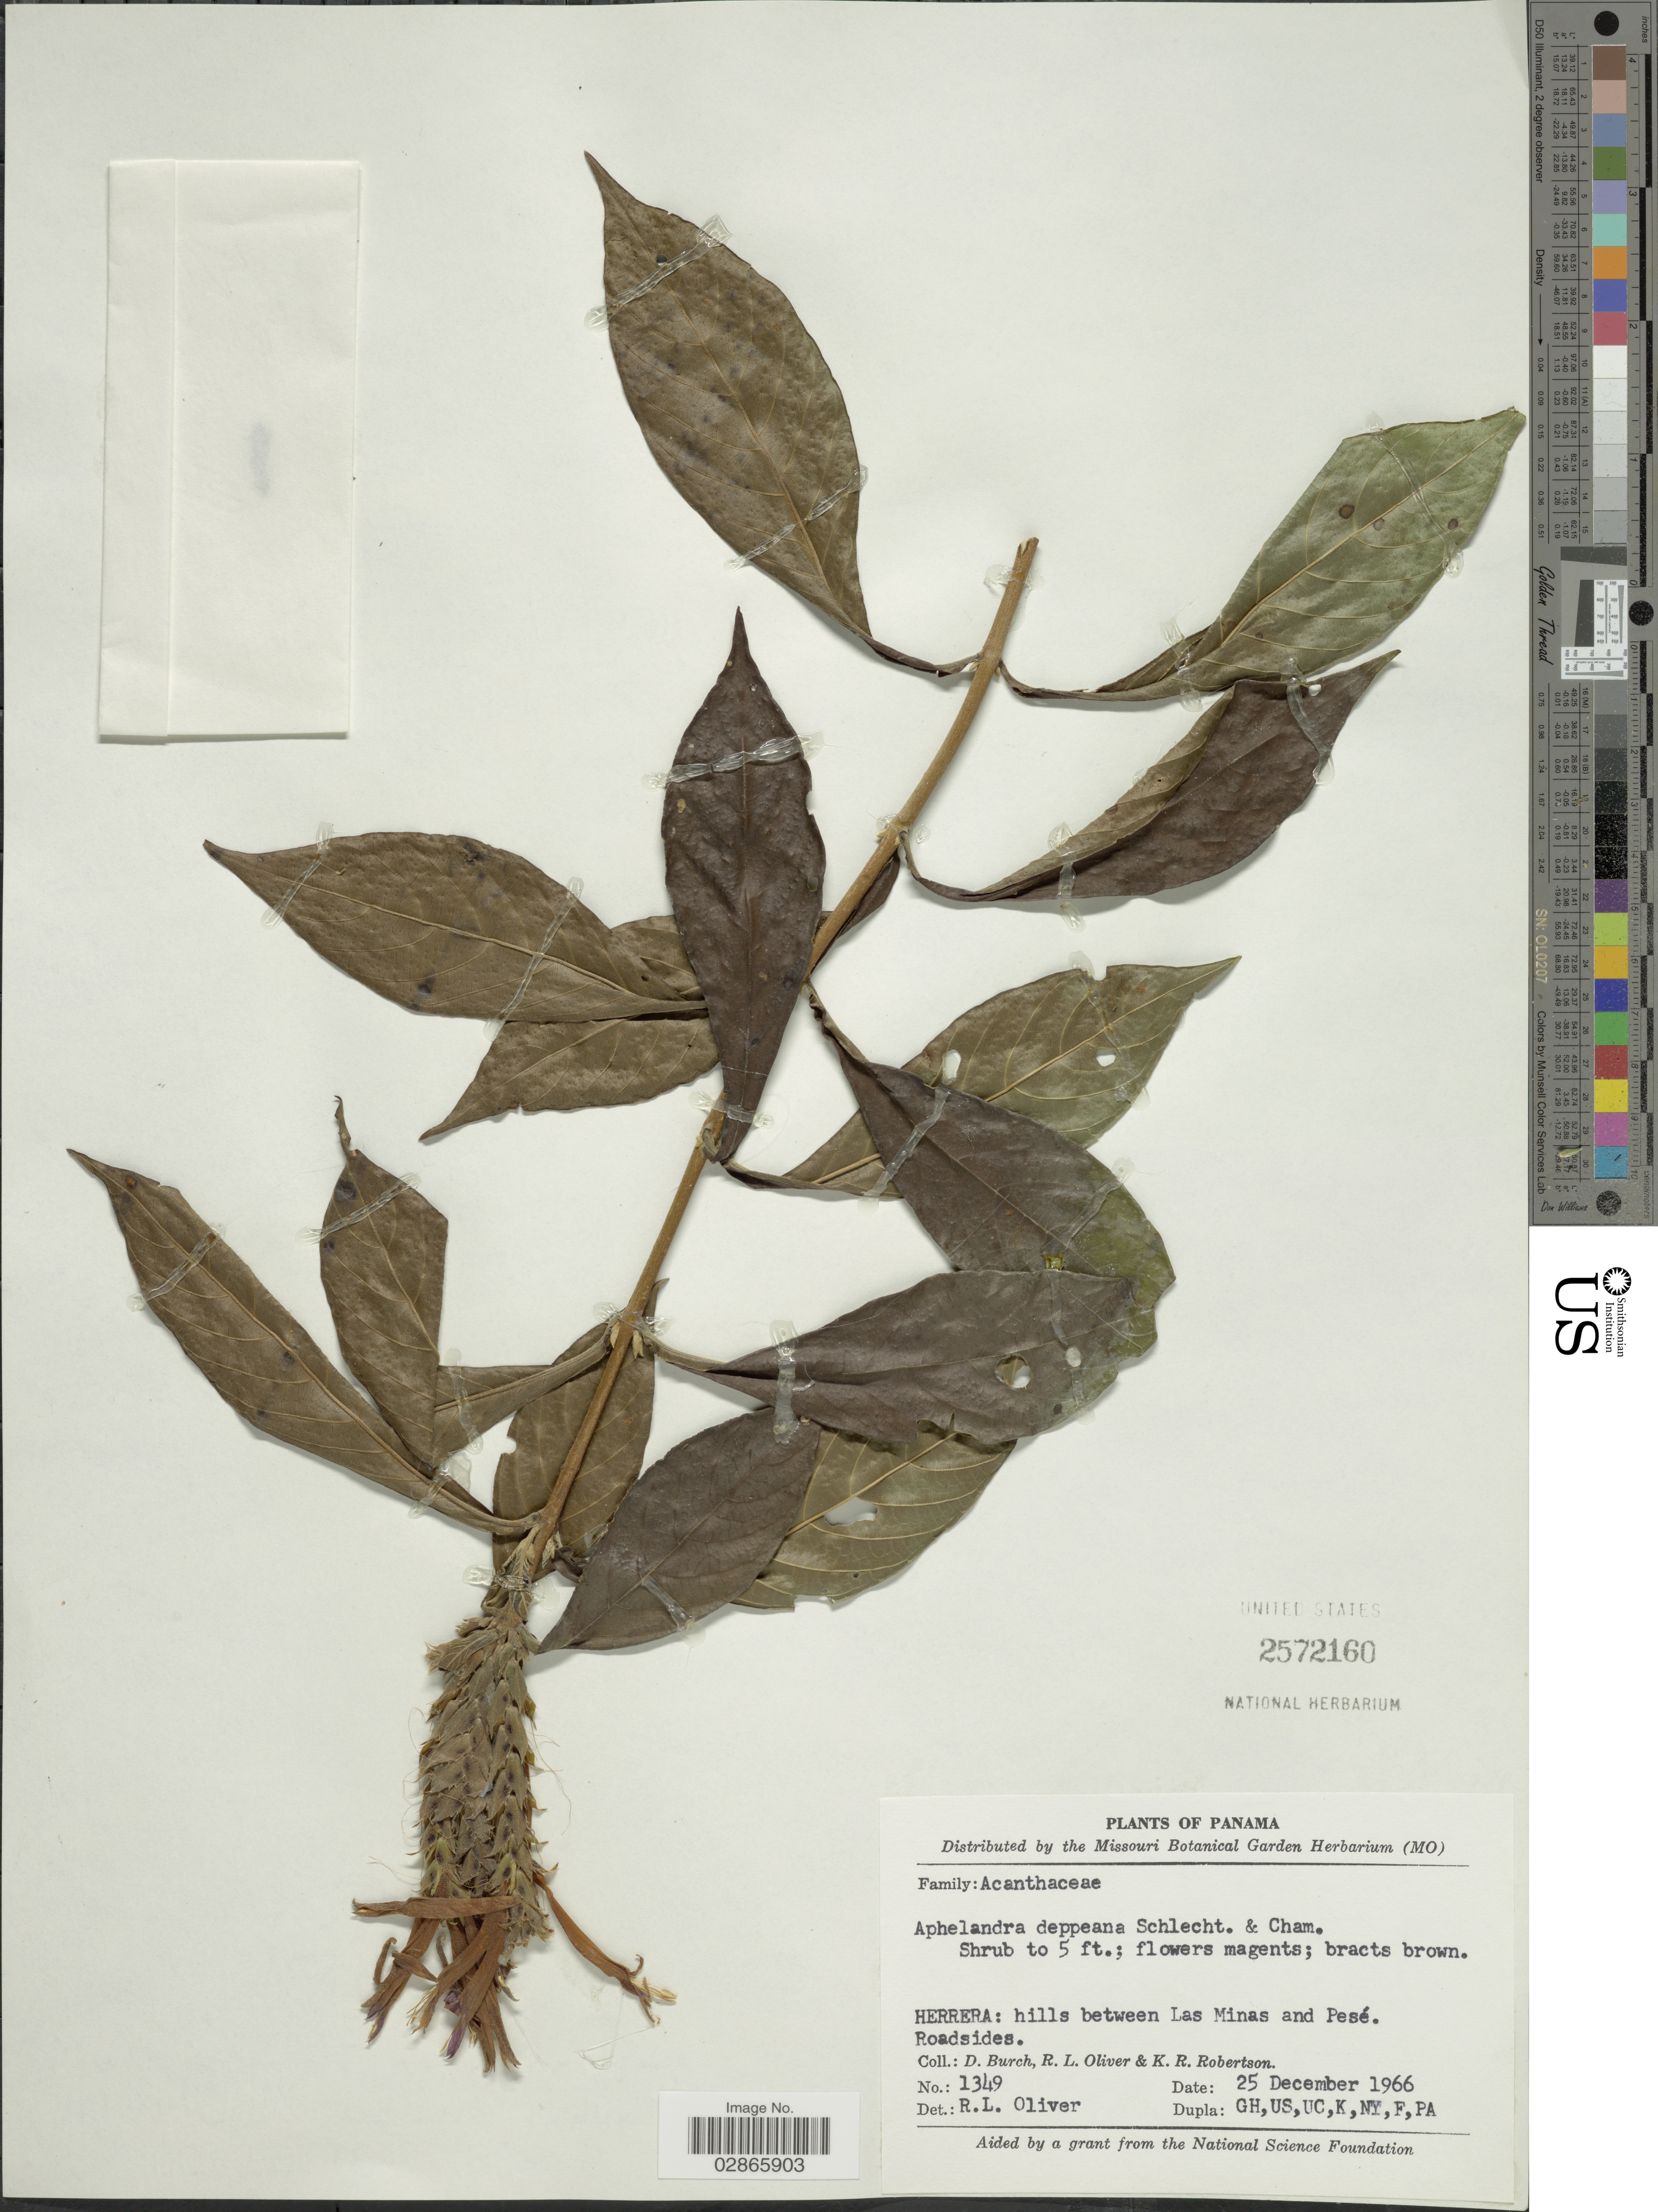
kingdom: Plantae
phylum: Tracheophyta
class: Magnoliopsida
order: Lamiales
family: Acanthaceae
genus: Aphelandra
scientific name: Aphelandra deppeana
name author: Schltdl. & Cham.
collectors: R. Oliver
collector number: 1349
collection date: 1966-12-25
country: Panama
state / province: Herrera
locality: Hills between Las Minas and Pesé.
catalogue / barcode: US 2572160